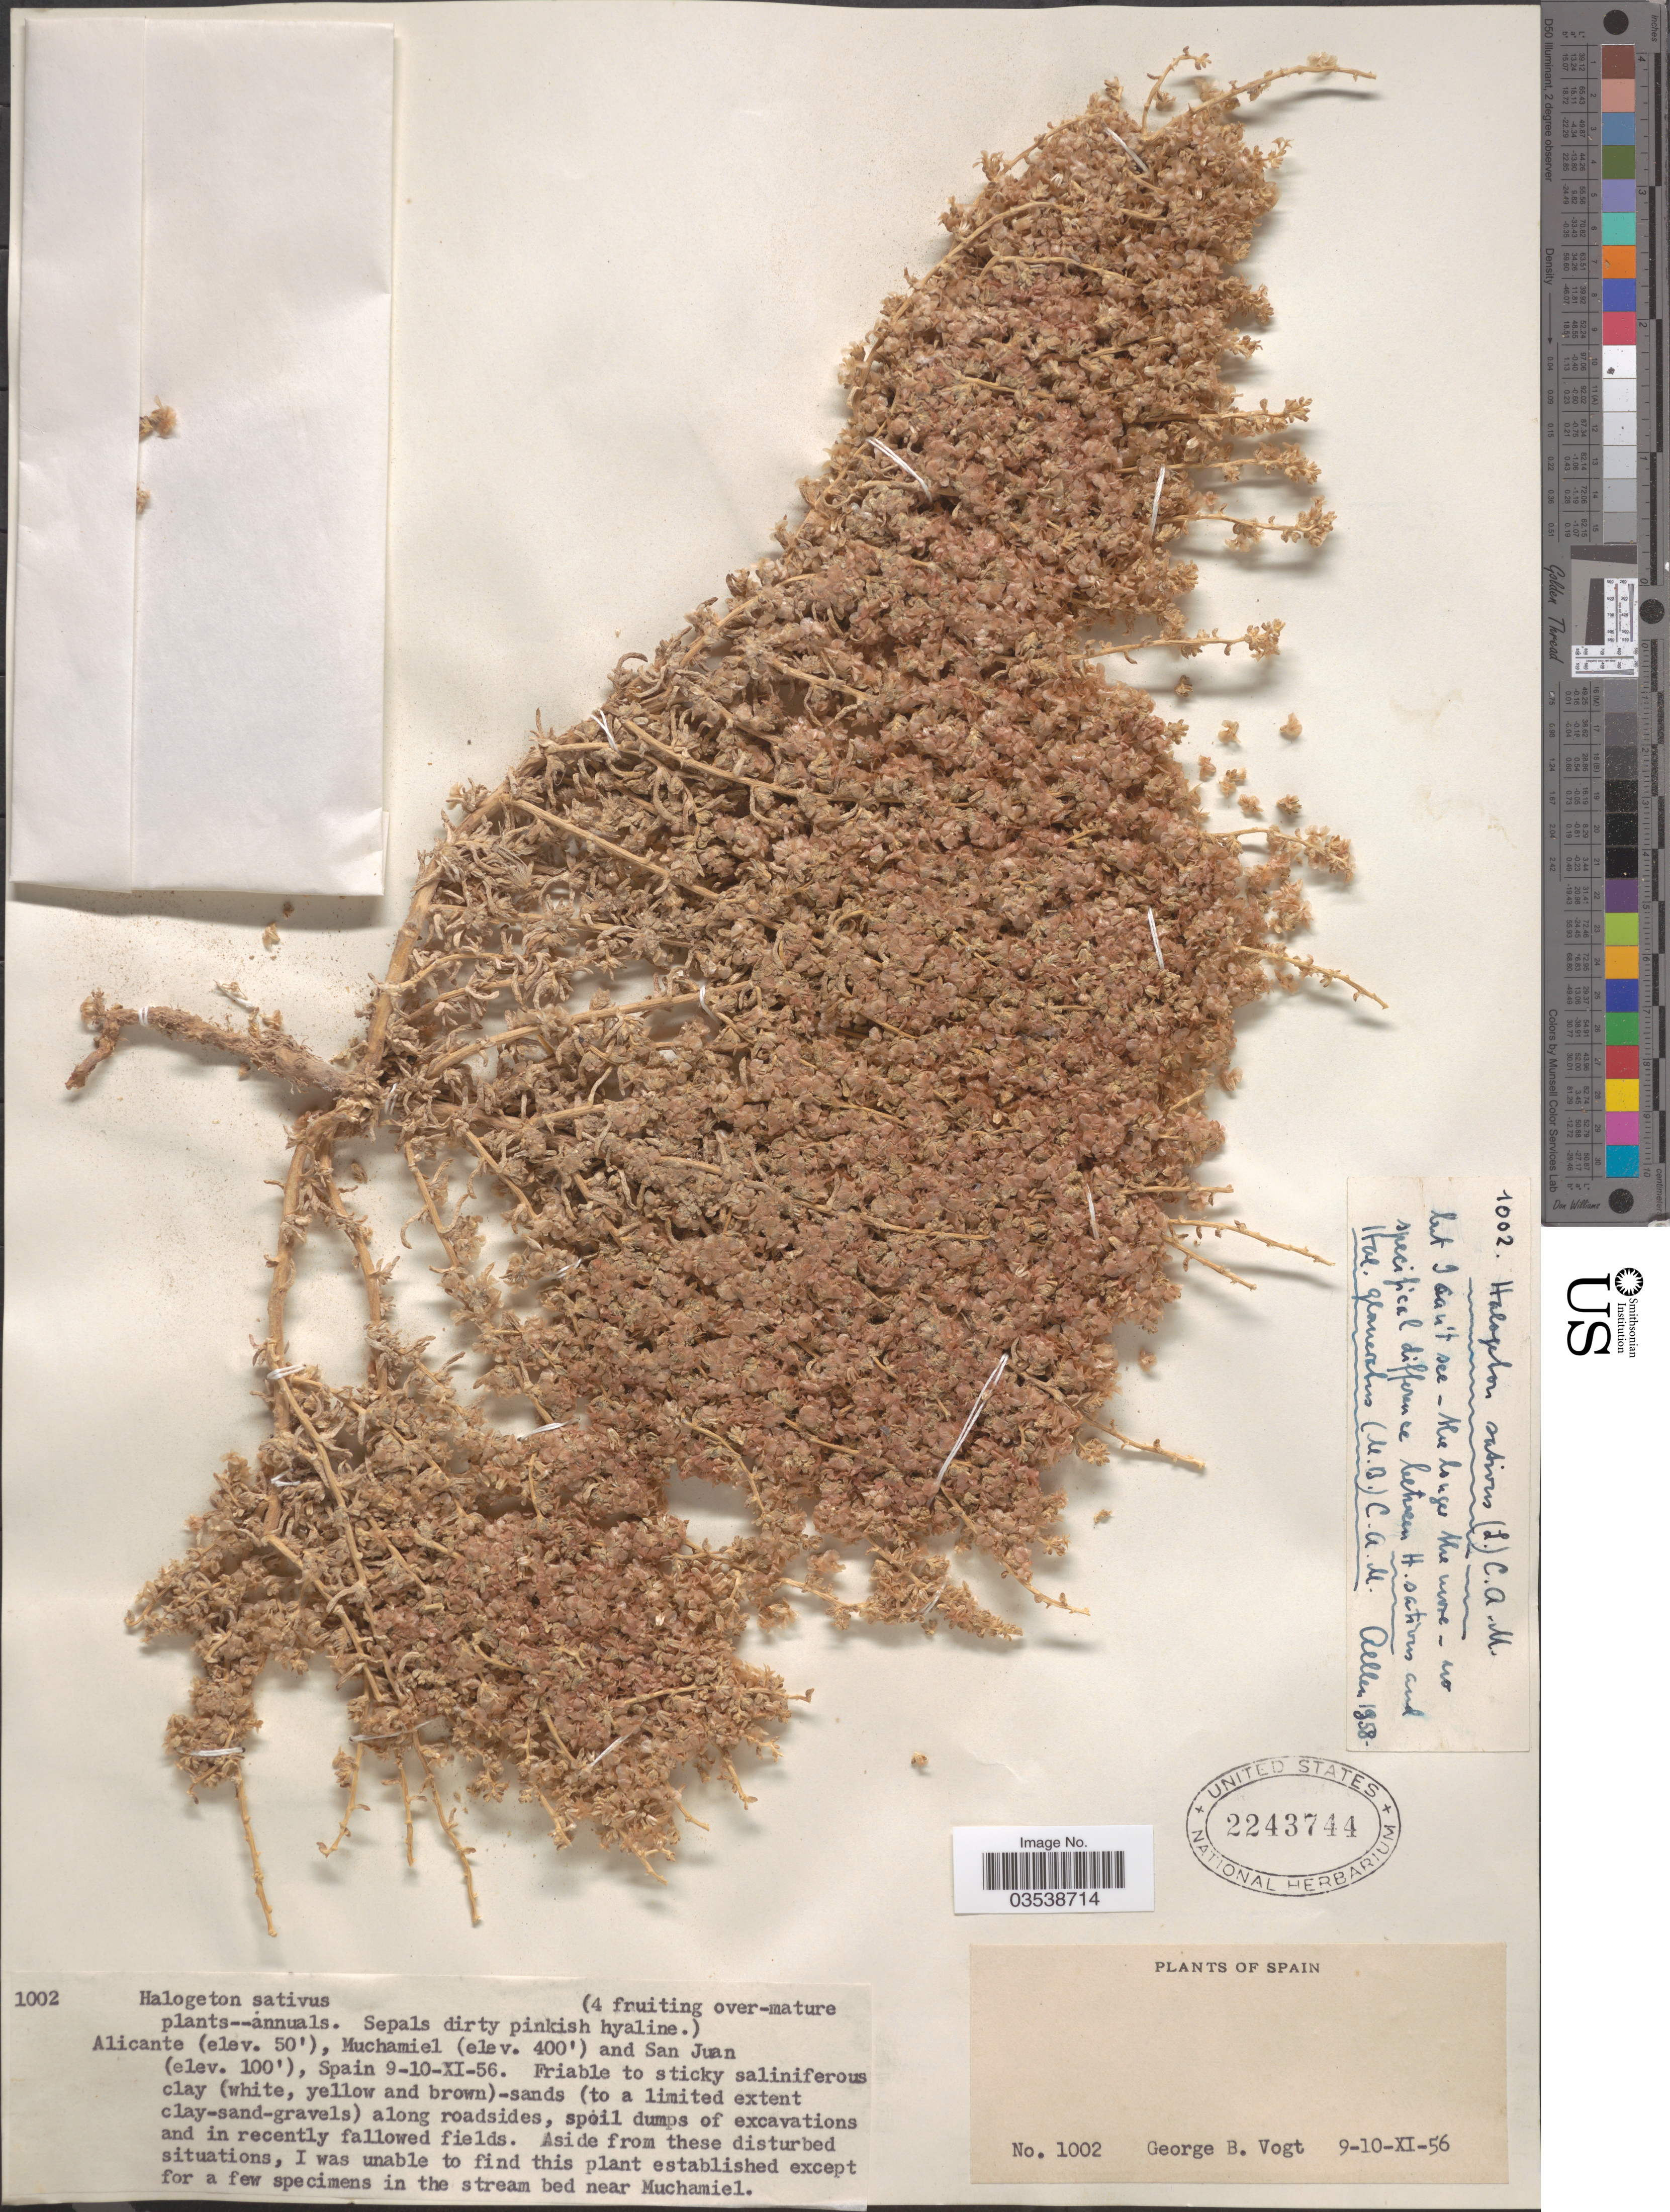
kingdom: Plantae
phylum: Tracheophyta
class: Magnoliopsida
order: Caryophyllales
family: Amaranthaceae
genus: Halogeton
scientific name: Halogeton sativus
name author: (L.) Moq.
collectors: G. B. Vogt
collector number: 1002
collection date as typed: Transcribed d/m/y: 9/11/56 to 10/11/56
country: Spain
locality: Alicante, Muchamiel and San Juan. In the stream bed near Muchamiel.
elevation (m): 15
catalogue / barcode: US 2243744